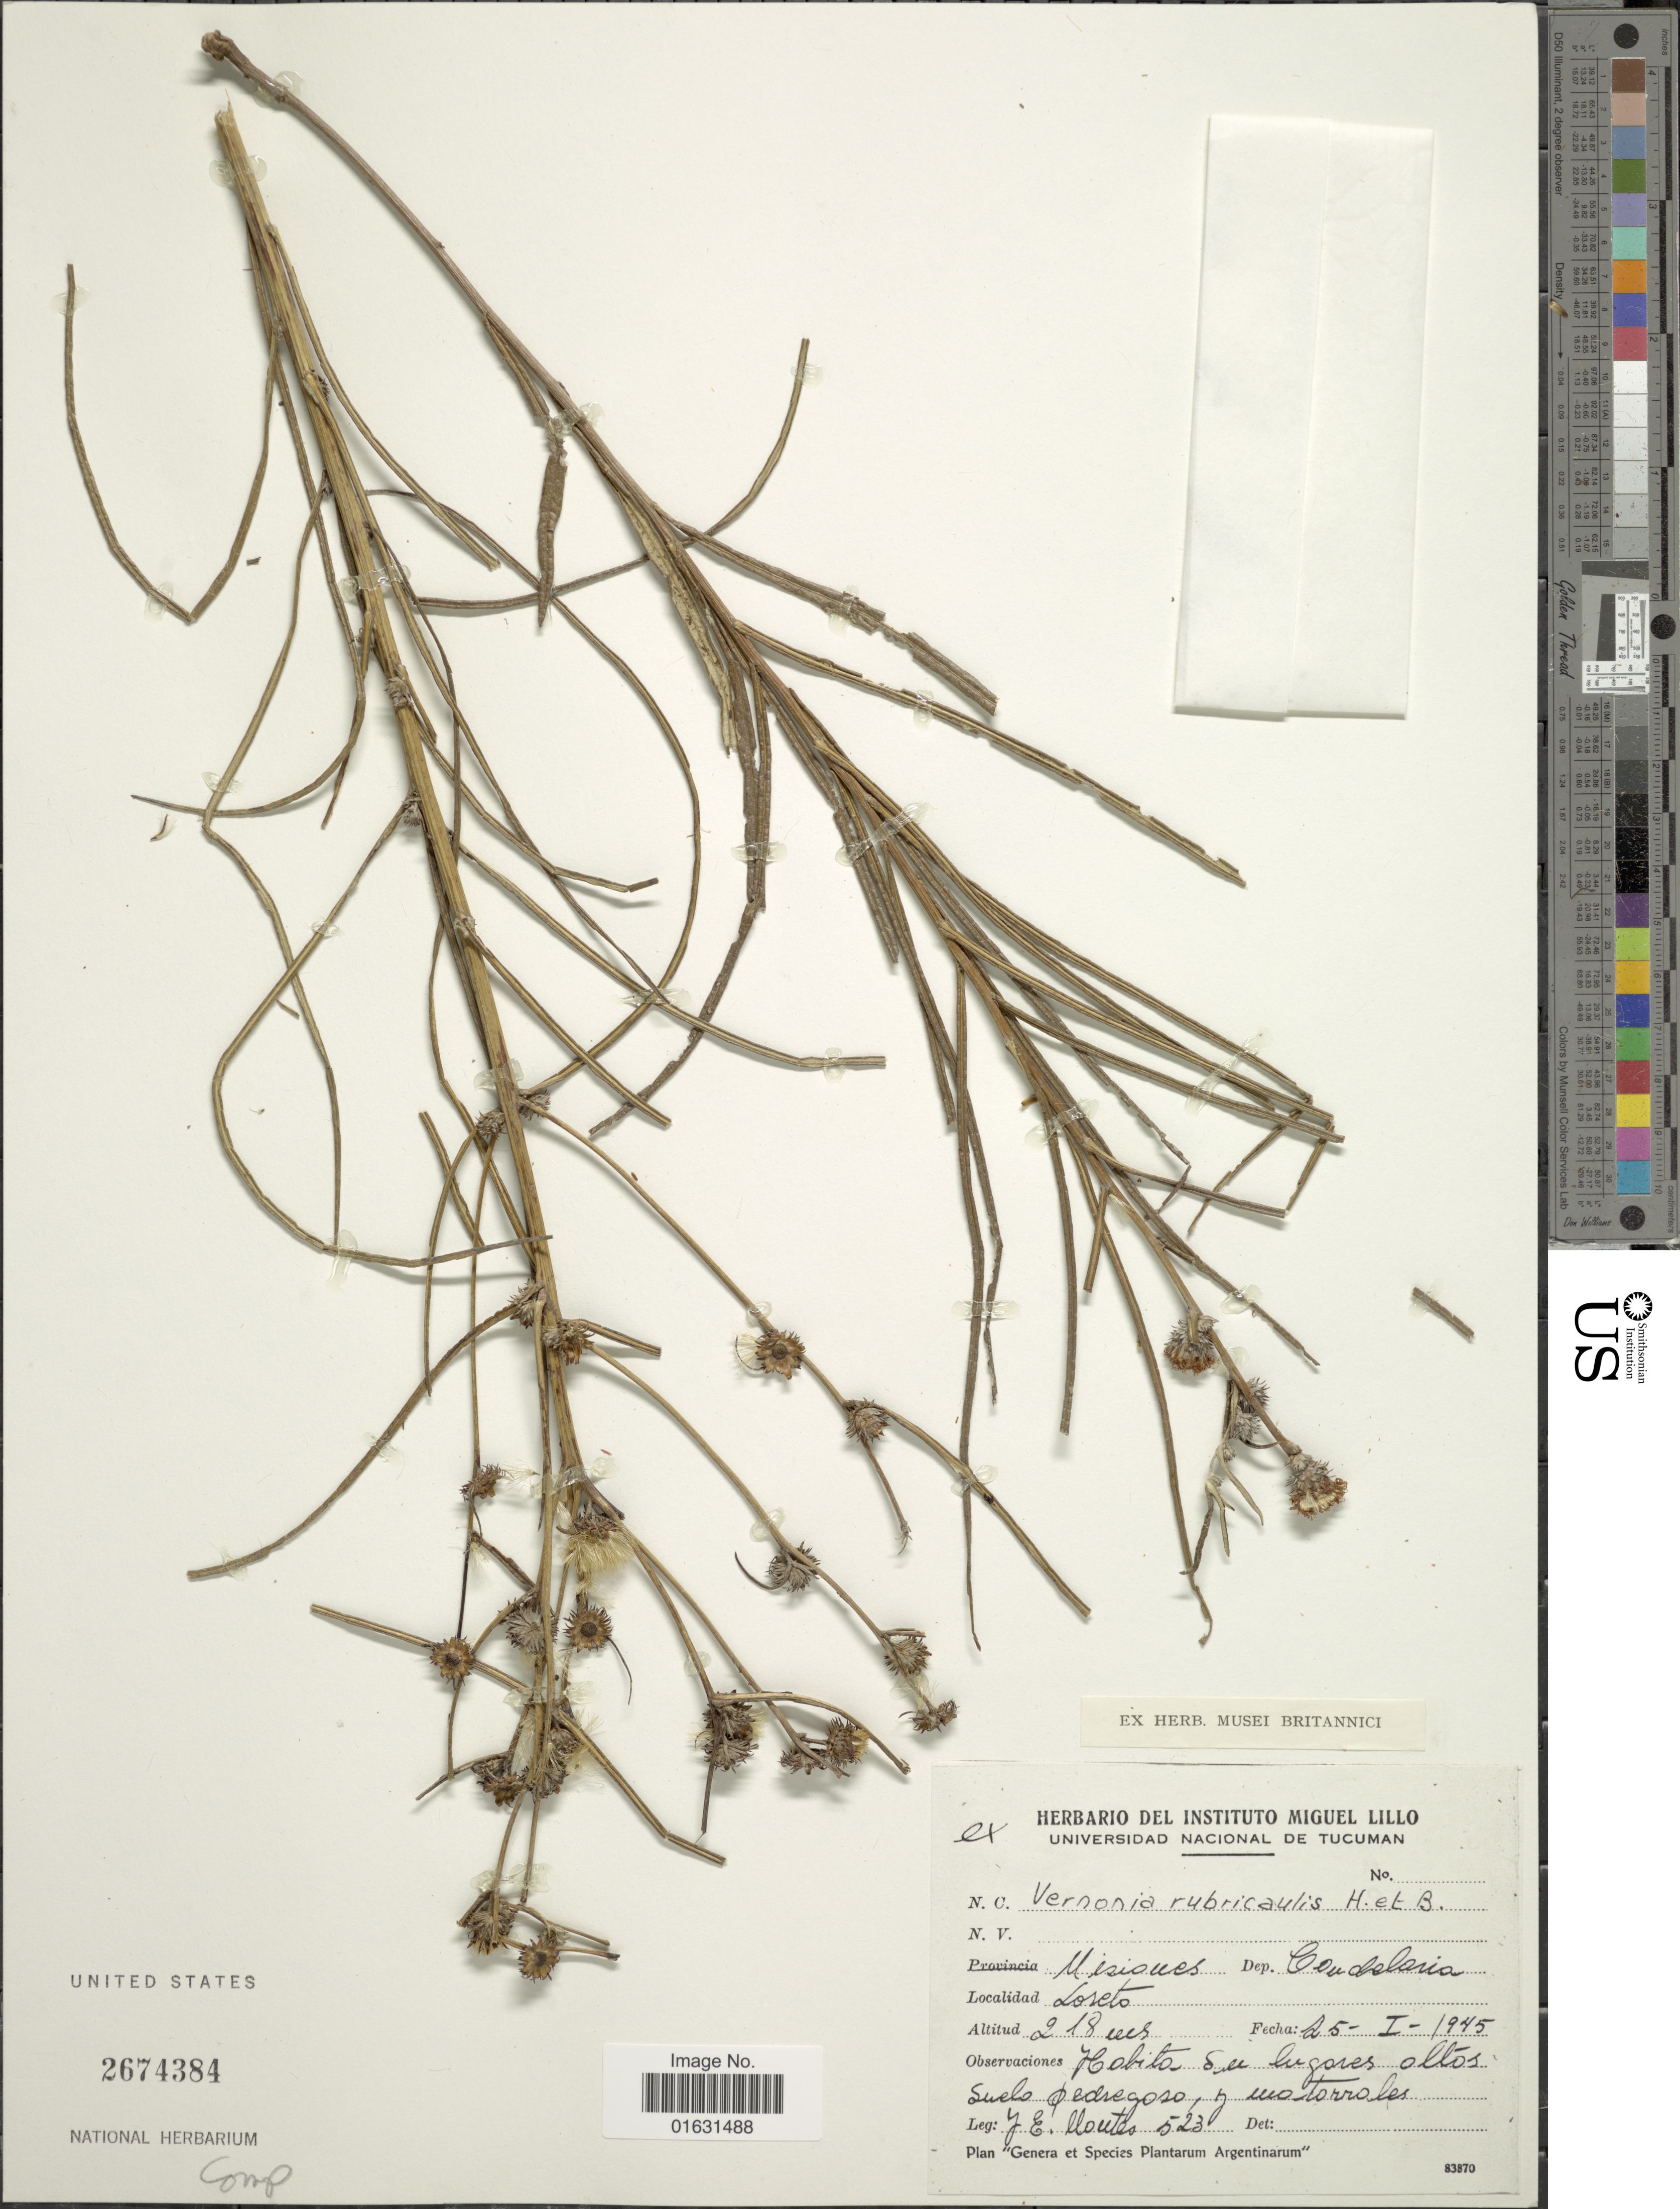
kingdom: Plantae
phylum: Tracheophyta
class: Magnoliopsida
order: Asterales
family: Asteraceae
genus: Lessingianthus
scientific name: Lessingianthus rubricaulis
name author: (Humb. & Bonpl.) H. Rob.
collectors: J. Cloutes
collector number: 523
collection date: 1945-01-05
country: Argentina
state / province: Misiones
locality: Dept. Goudelonia, Loreto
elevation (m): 218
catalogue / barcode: US 2674384